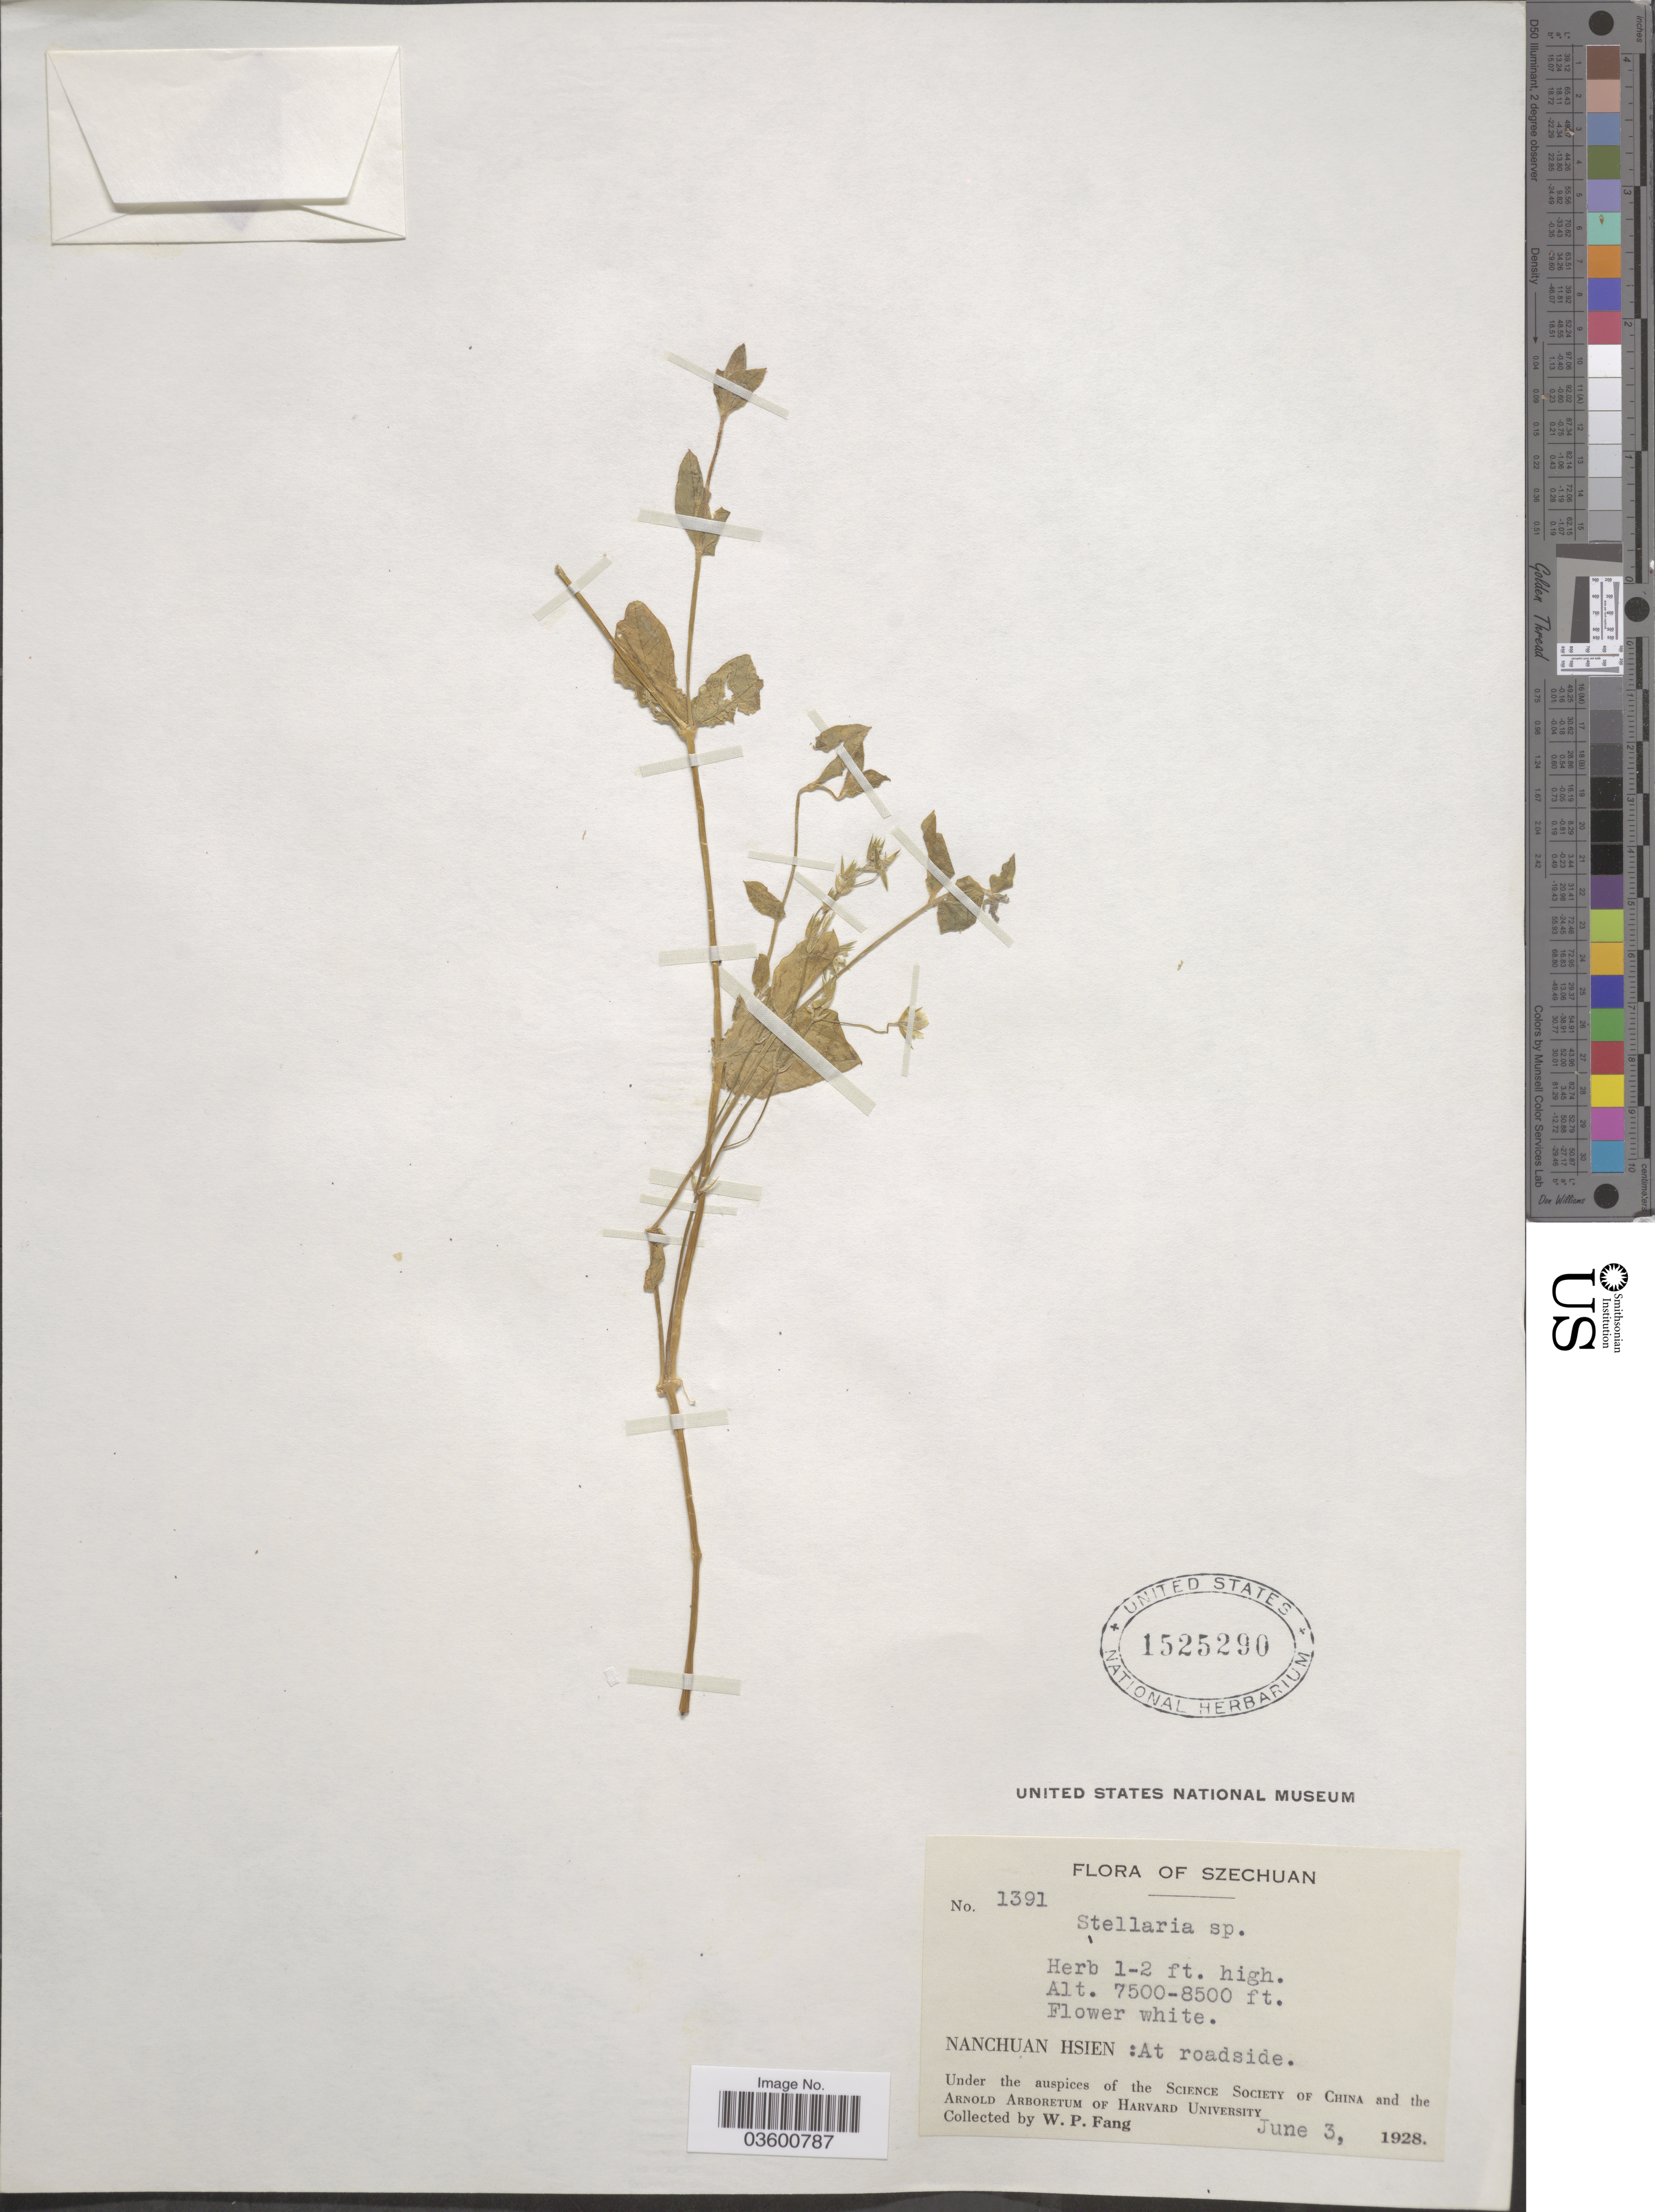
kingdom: Plantae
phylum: Tracheophyta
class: Magnoliopsida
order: Caryophyllales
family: Caryophyllaceae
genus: Stellaria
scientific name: Stellaria sp.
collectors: W. P. Fang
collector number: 1391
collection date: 1928-06-03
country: China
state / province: Sichuan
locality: Szechuan. Nanchuan Hsien: At roadside.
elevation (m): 2286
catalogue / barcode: US 1525290